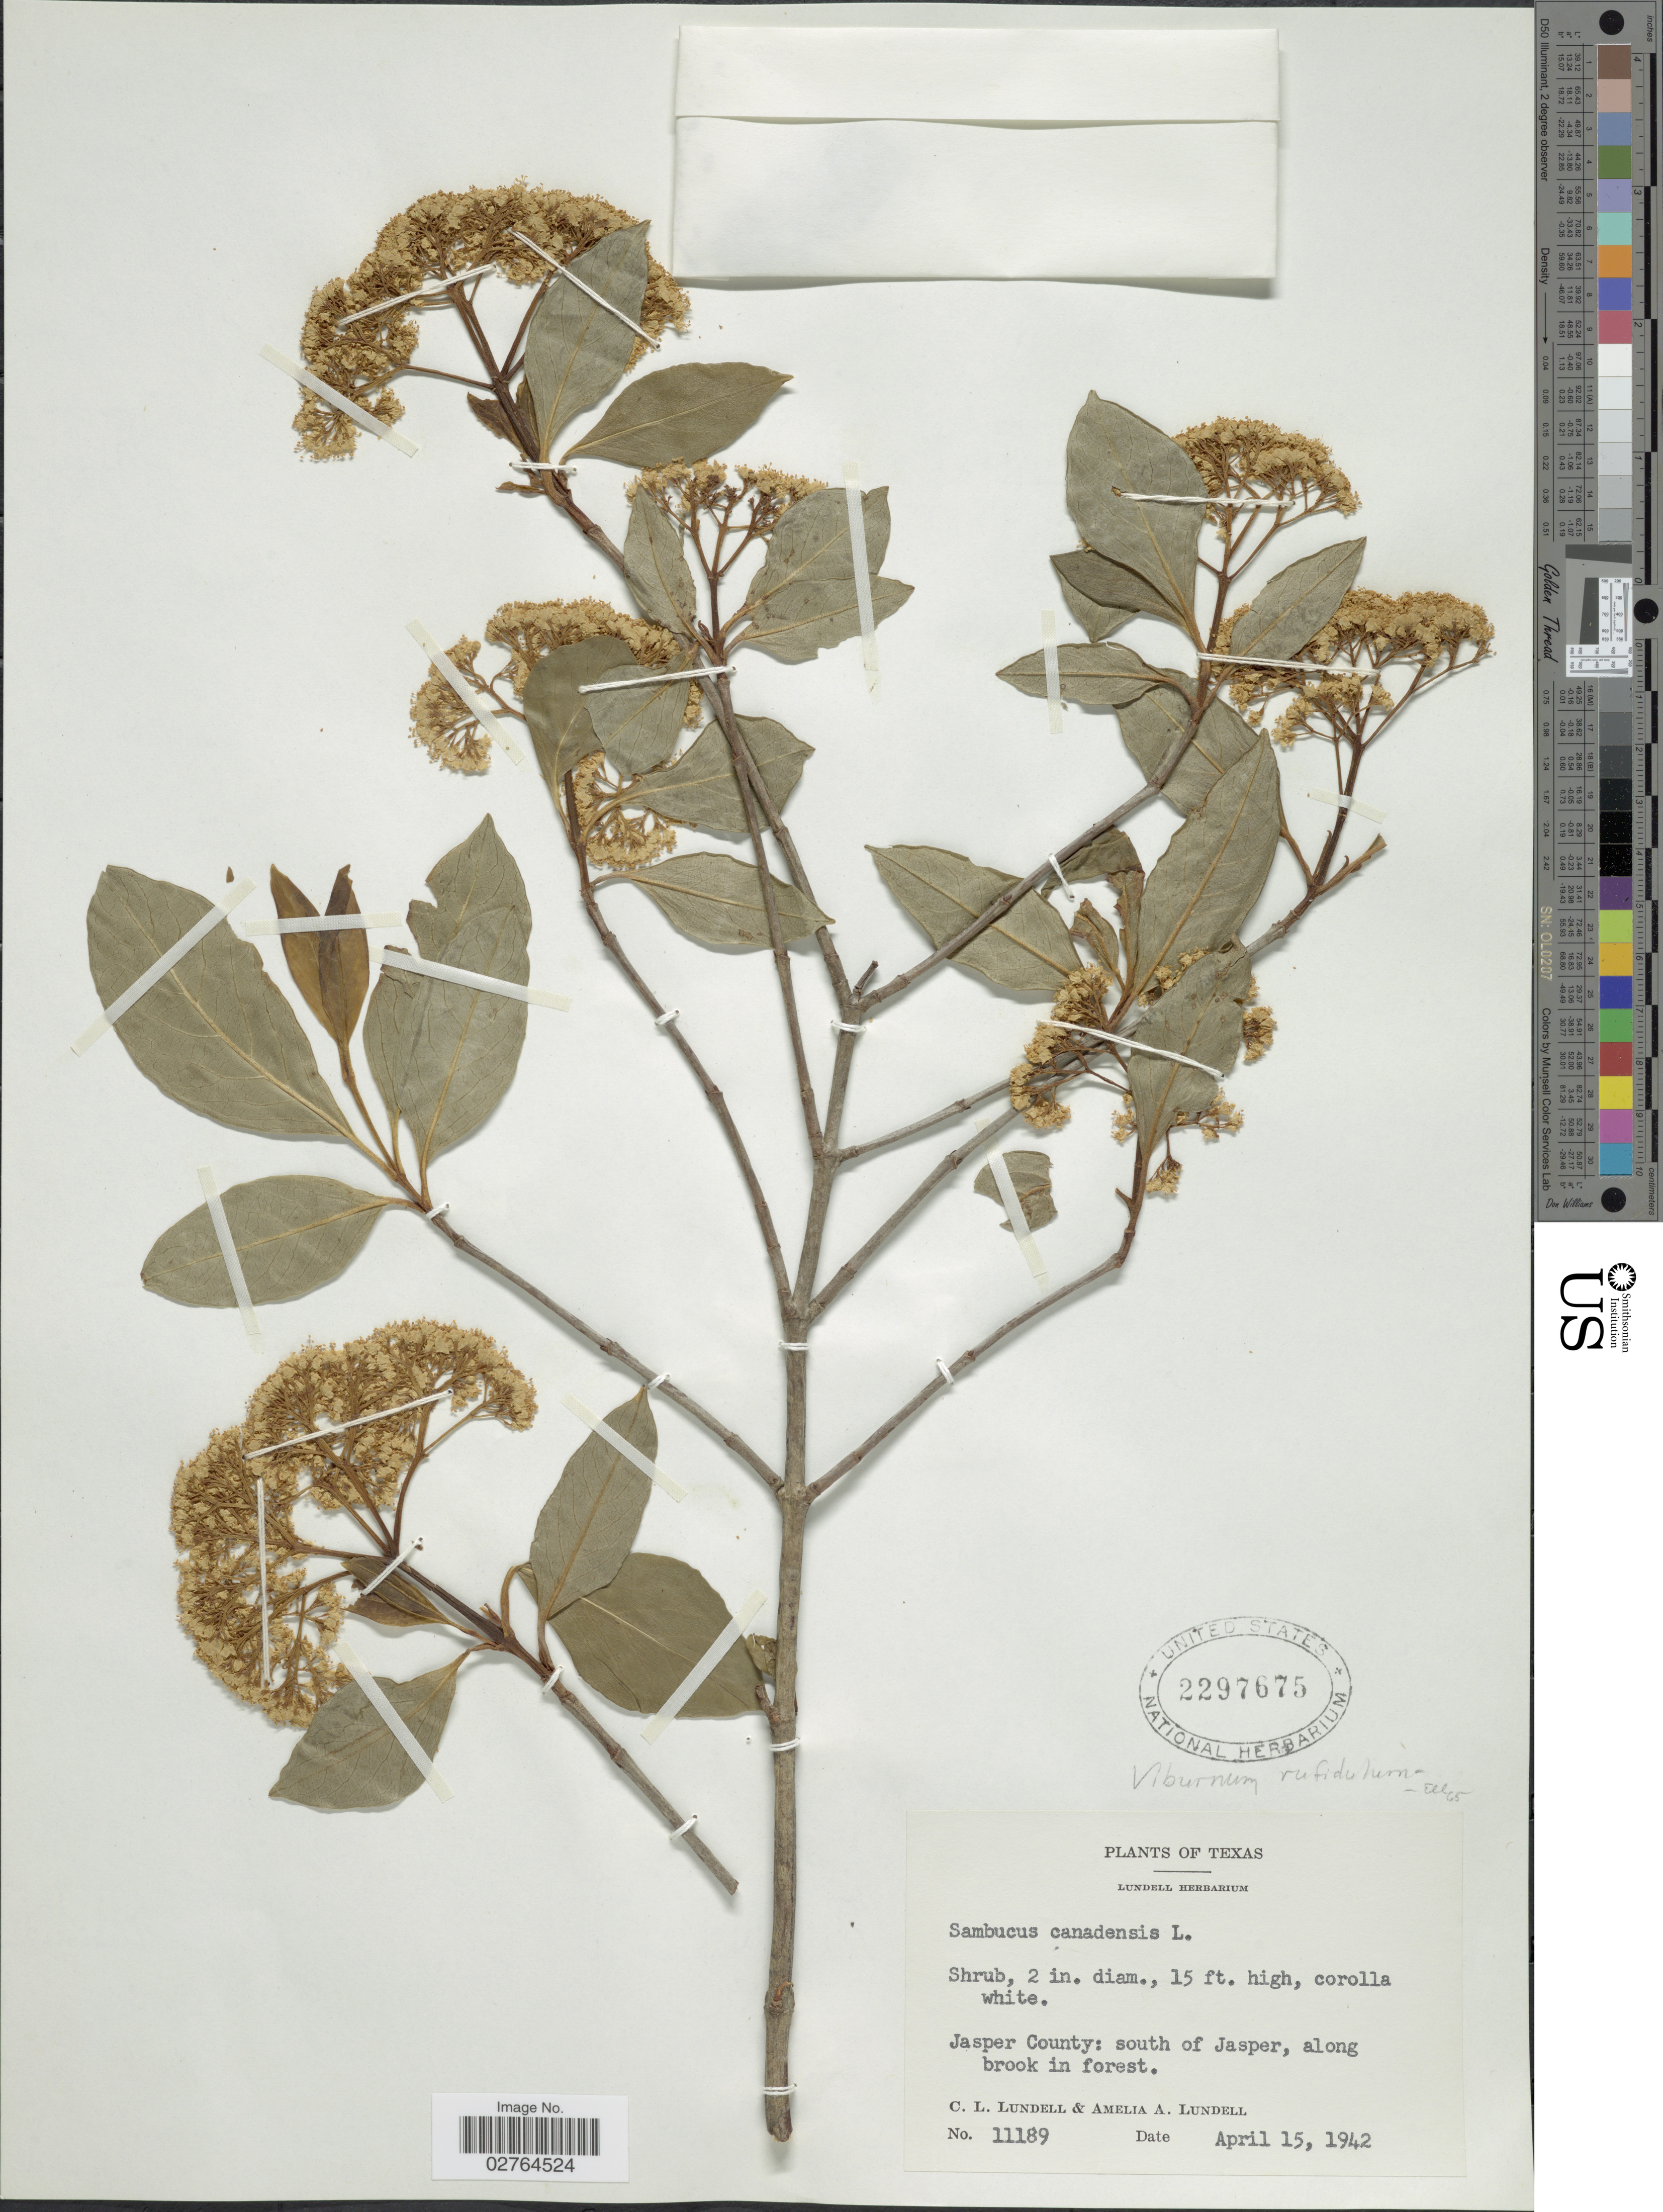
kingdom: Plantae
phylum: Tracheophyta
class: Magnoliopsida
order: Dipsacales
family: Viburnaceae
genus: Viburnum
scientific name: Viburnum rufidulum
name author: Raf.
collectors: C. L. Lundell & A. A. Lundell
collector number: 11189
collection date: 1942-04-15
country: United States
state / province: Texas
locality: Jasper County: south of Jasper, along brook in forest.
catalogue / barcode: US 2297675